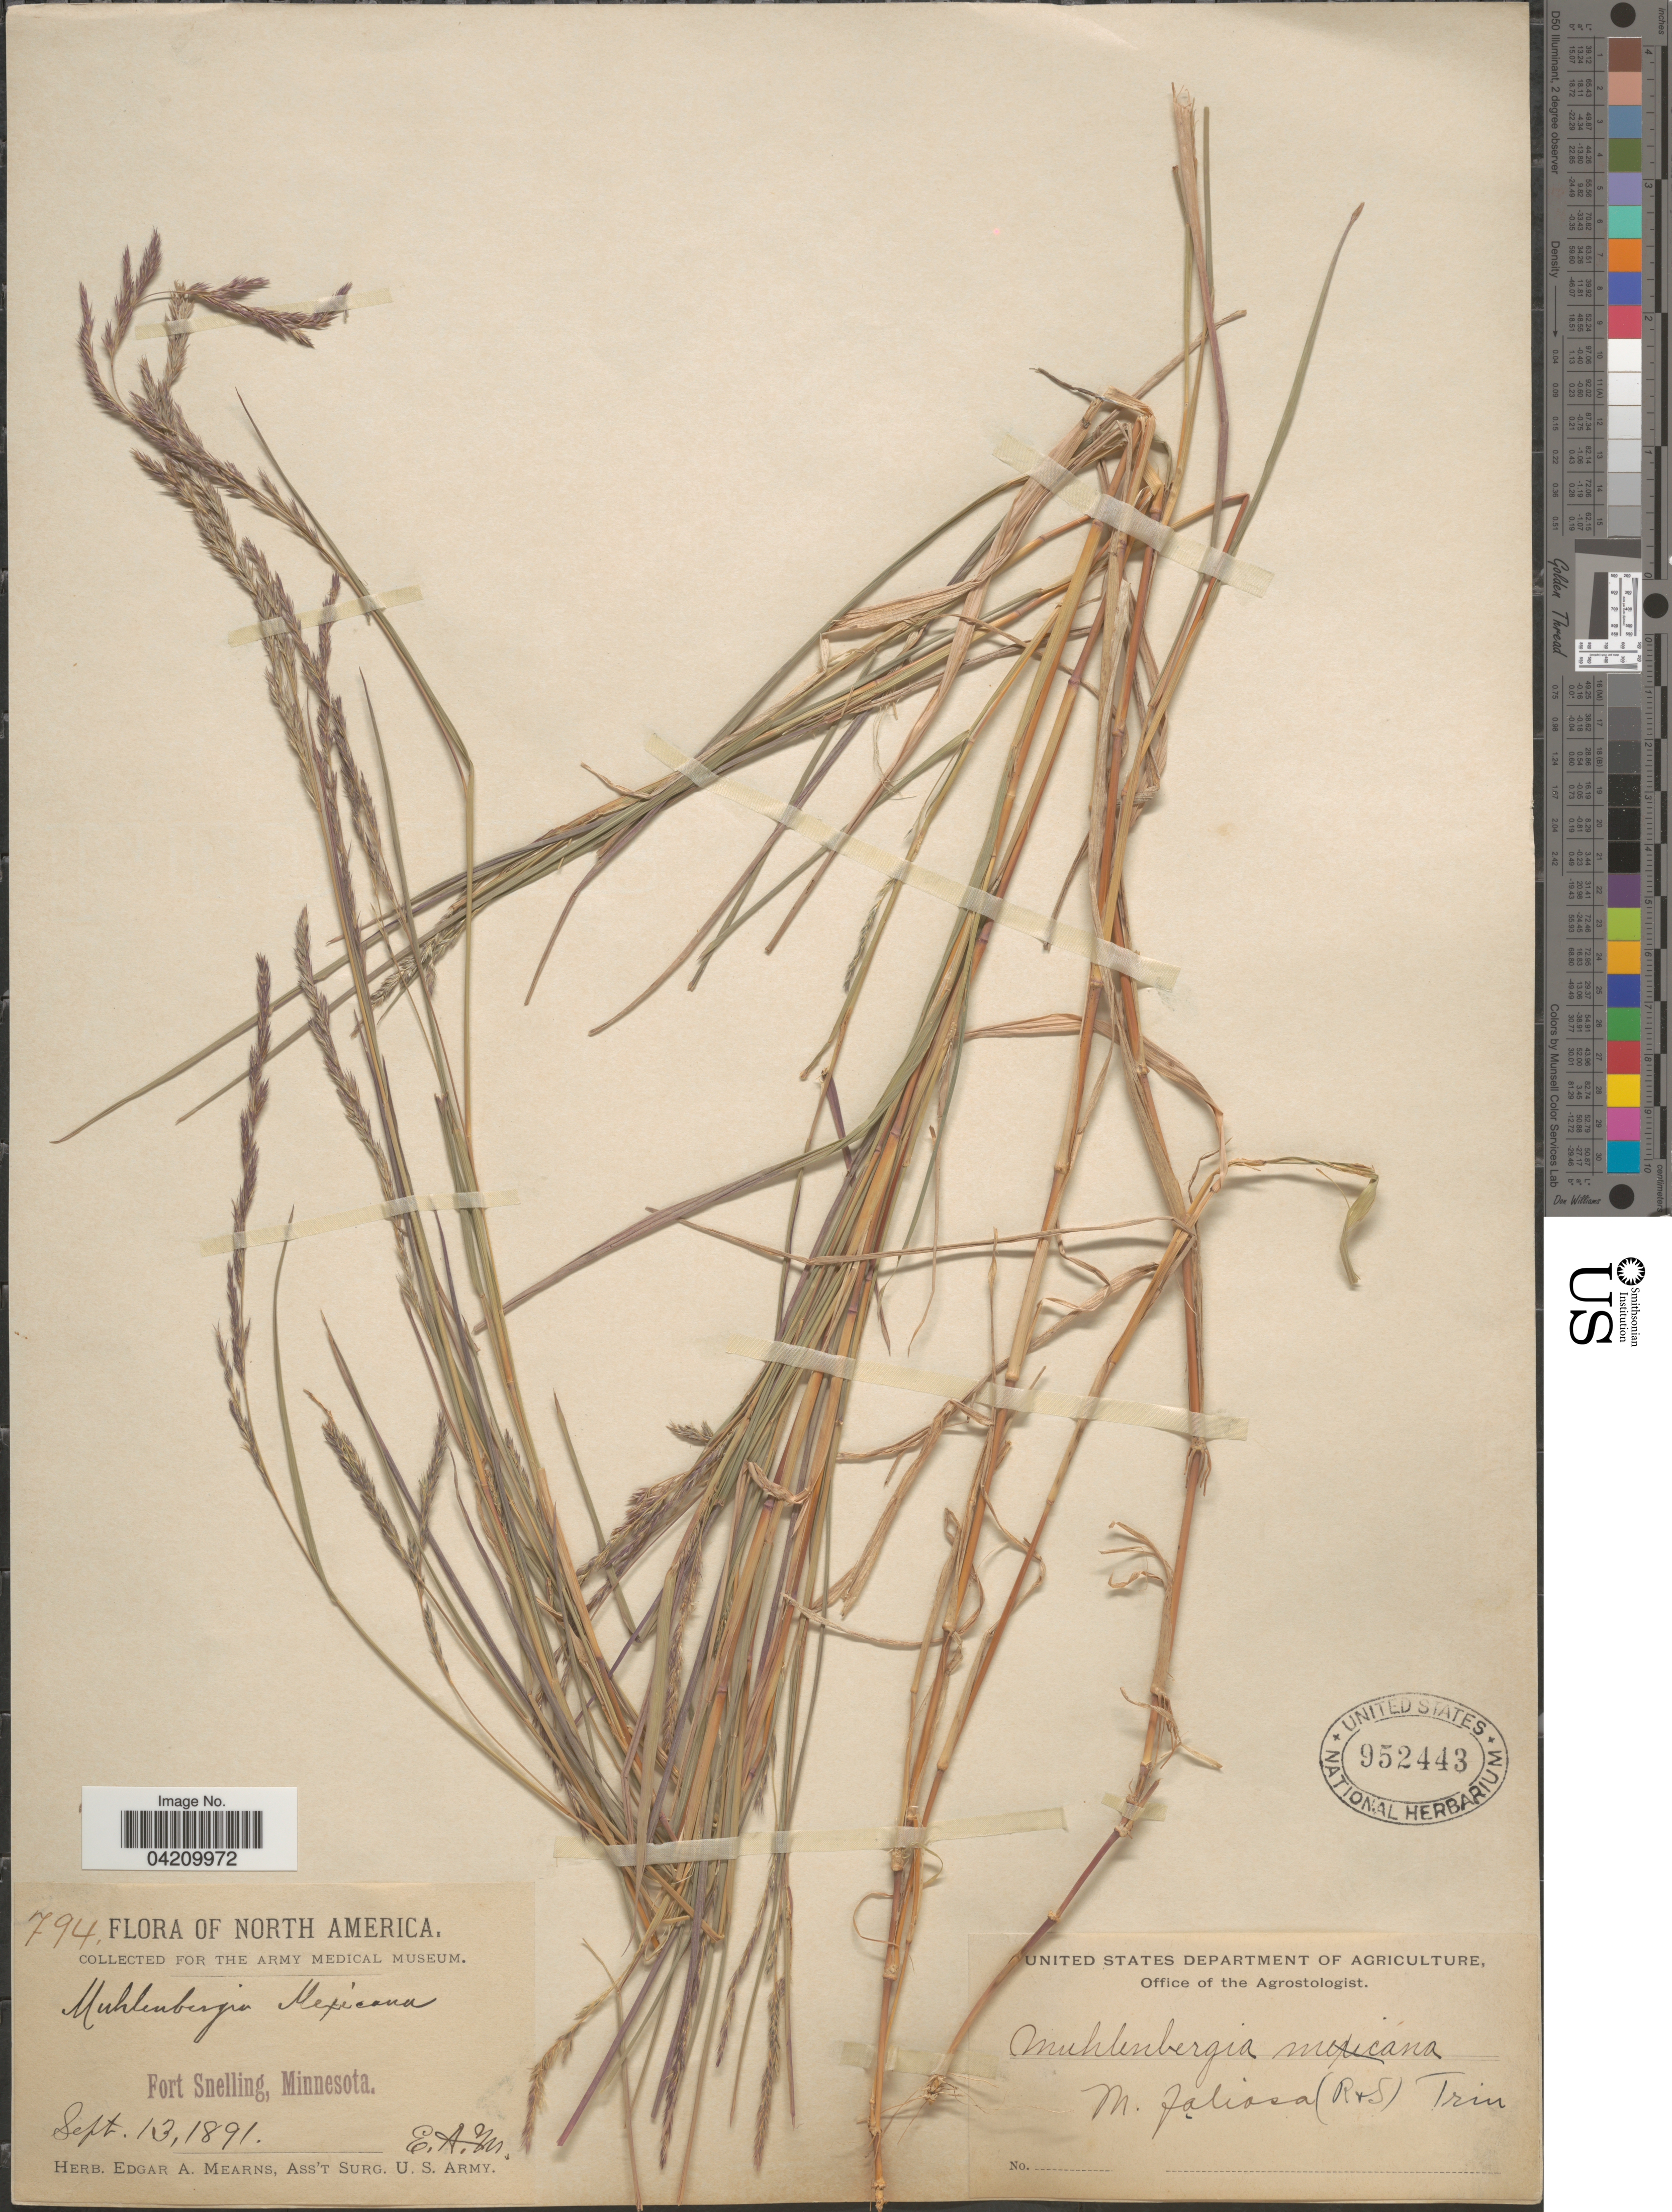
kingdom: Plantae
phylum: Tracheophyta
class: Liliopsida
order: Poales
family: Poaceae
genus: Muhlenbergia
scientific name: Muhlenbergia mexicana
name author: (L.) Trin.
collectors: E. A. Mearns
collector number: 794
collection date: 1891-09-13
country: United States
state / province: Minnesota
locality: Fort Snelling.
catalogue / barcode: US 952443